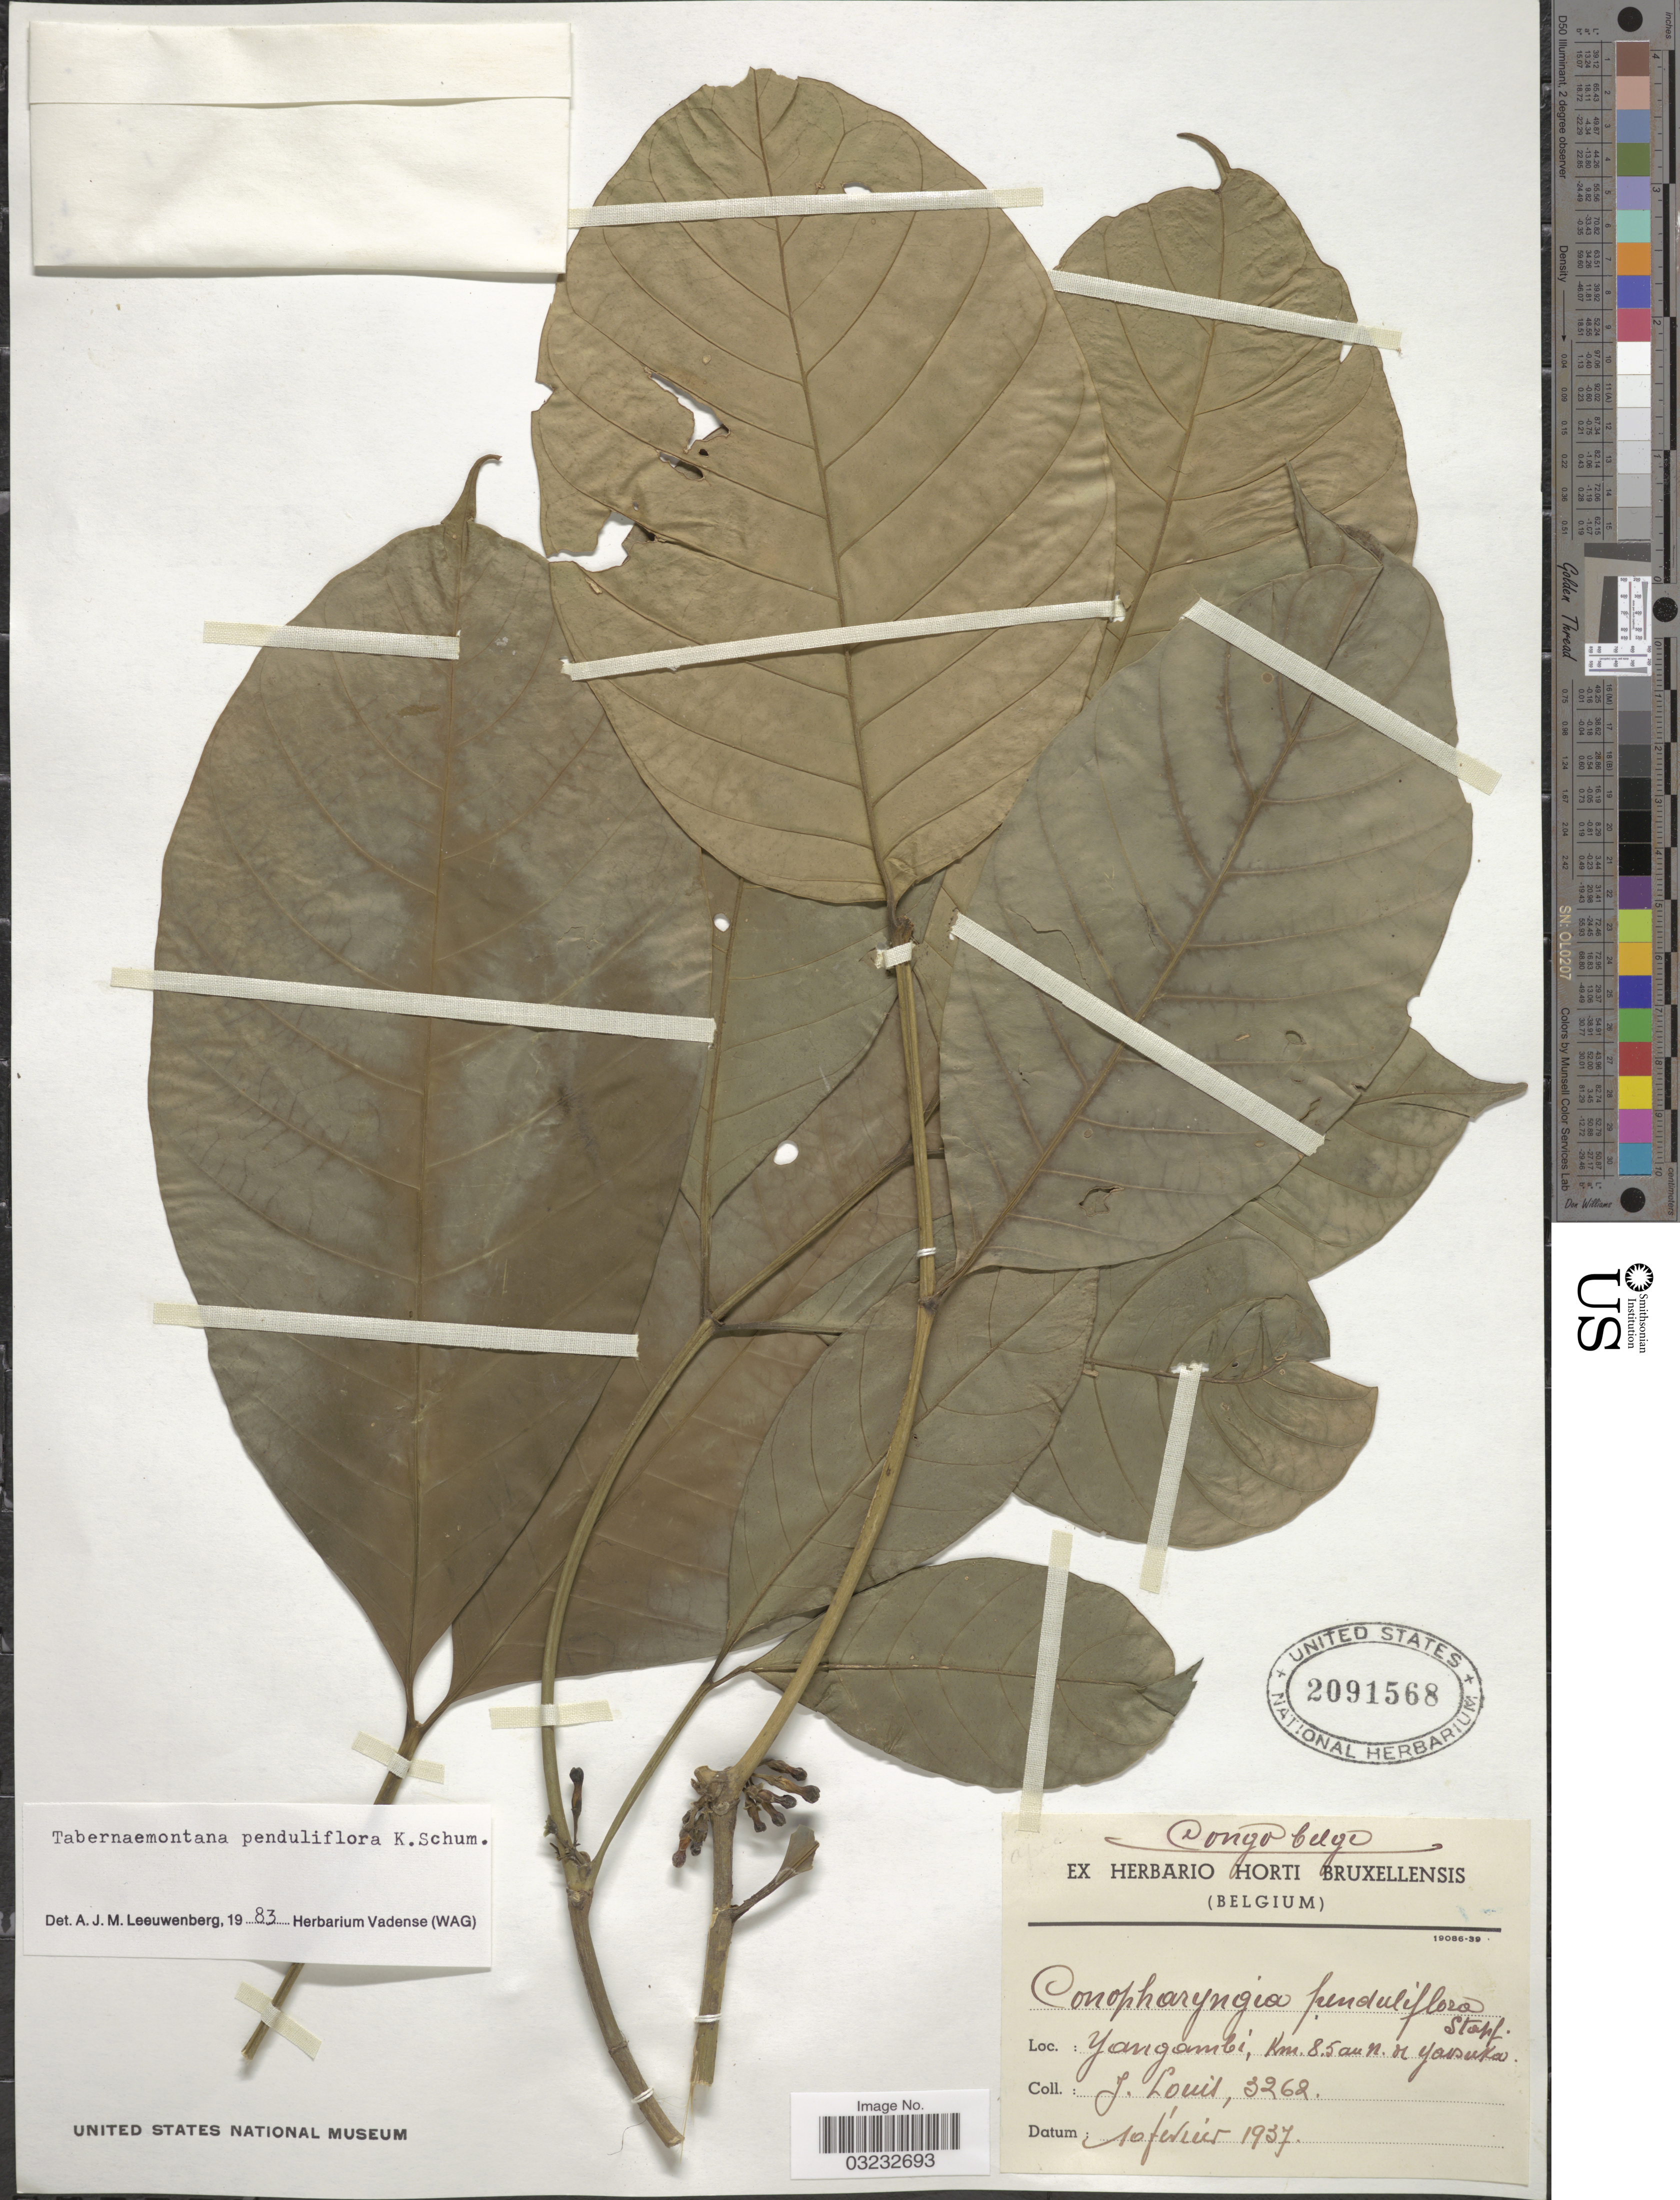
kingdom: Plantae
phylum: Tracheophyta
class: Magnoliopsida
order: Gentianales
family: Apocynaceae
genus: Tabernaemontana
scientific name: Tabernaemontana penduliflora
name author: K. Schum.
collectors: J. Louis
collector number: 3262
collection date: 1937-02-10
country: Congo, Democratic Republic of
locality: Congo Belge. Yangambi, Km. 8.5 au N.M. Yasuka.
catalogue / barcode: US 2091568